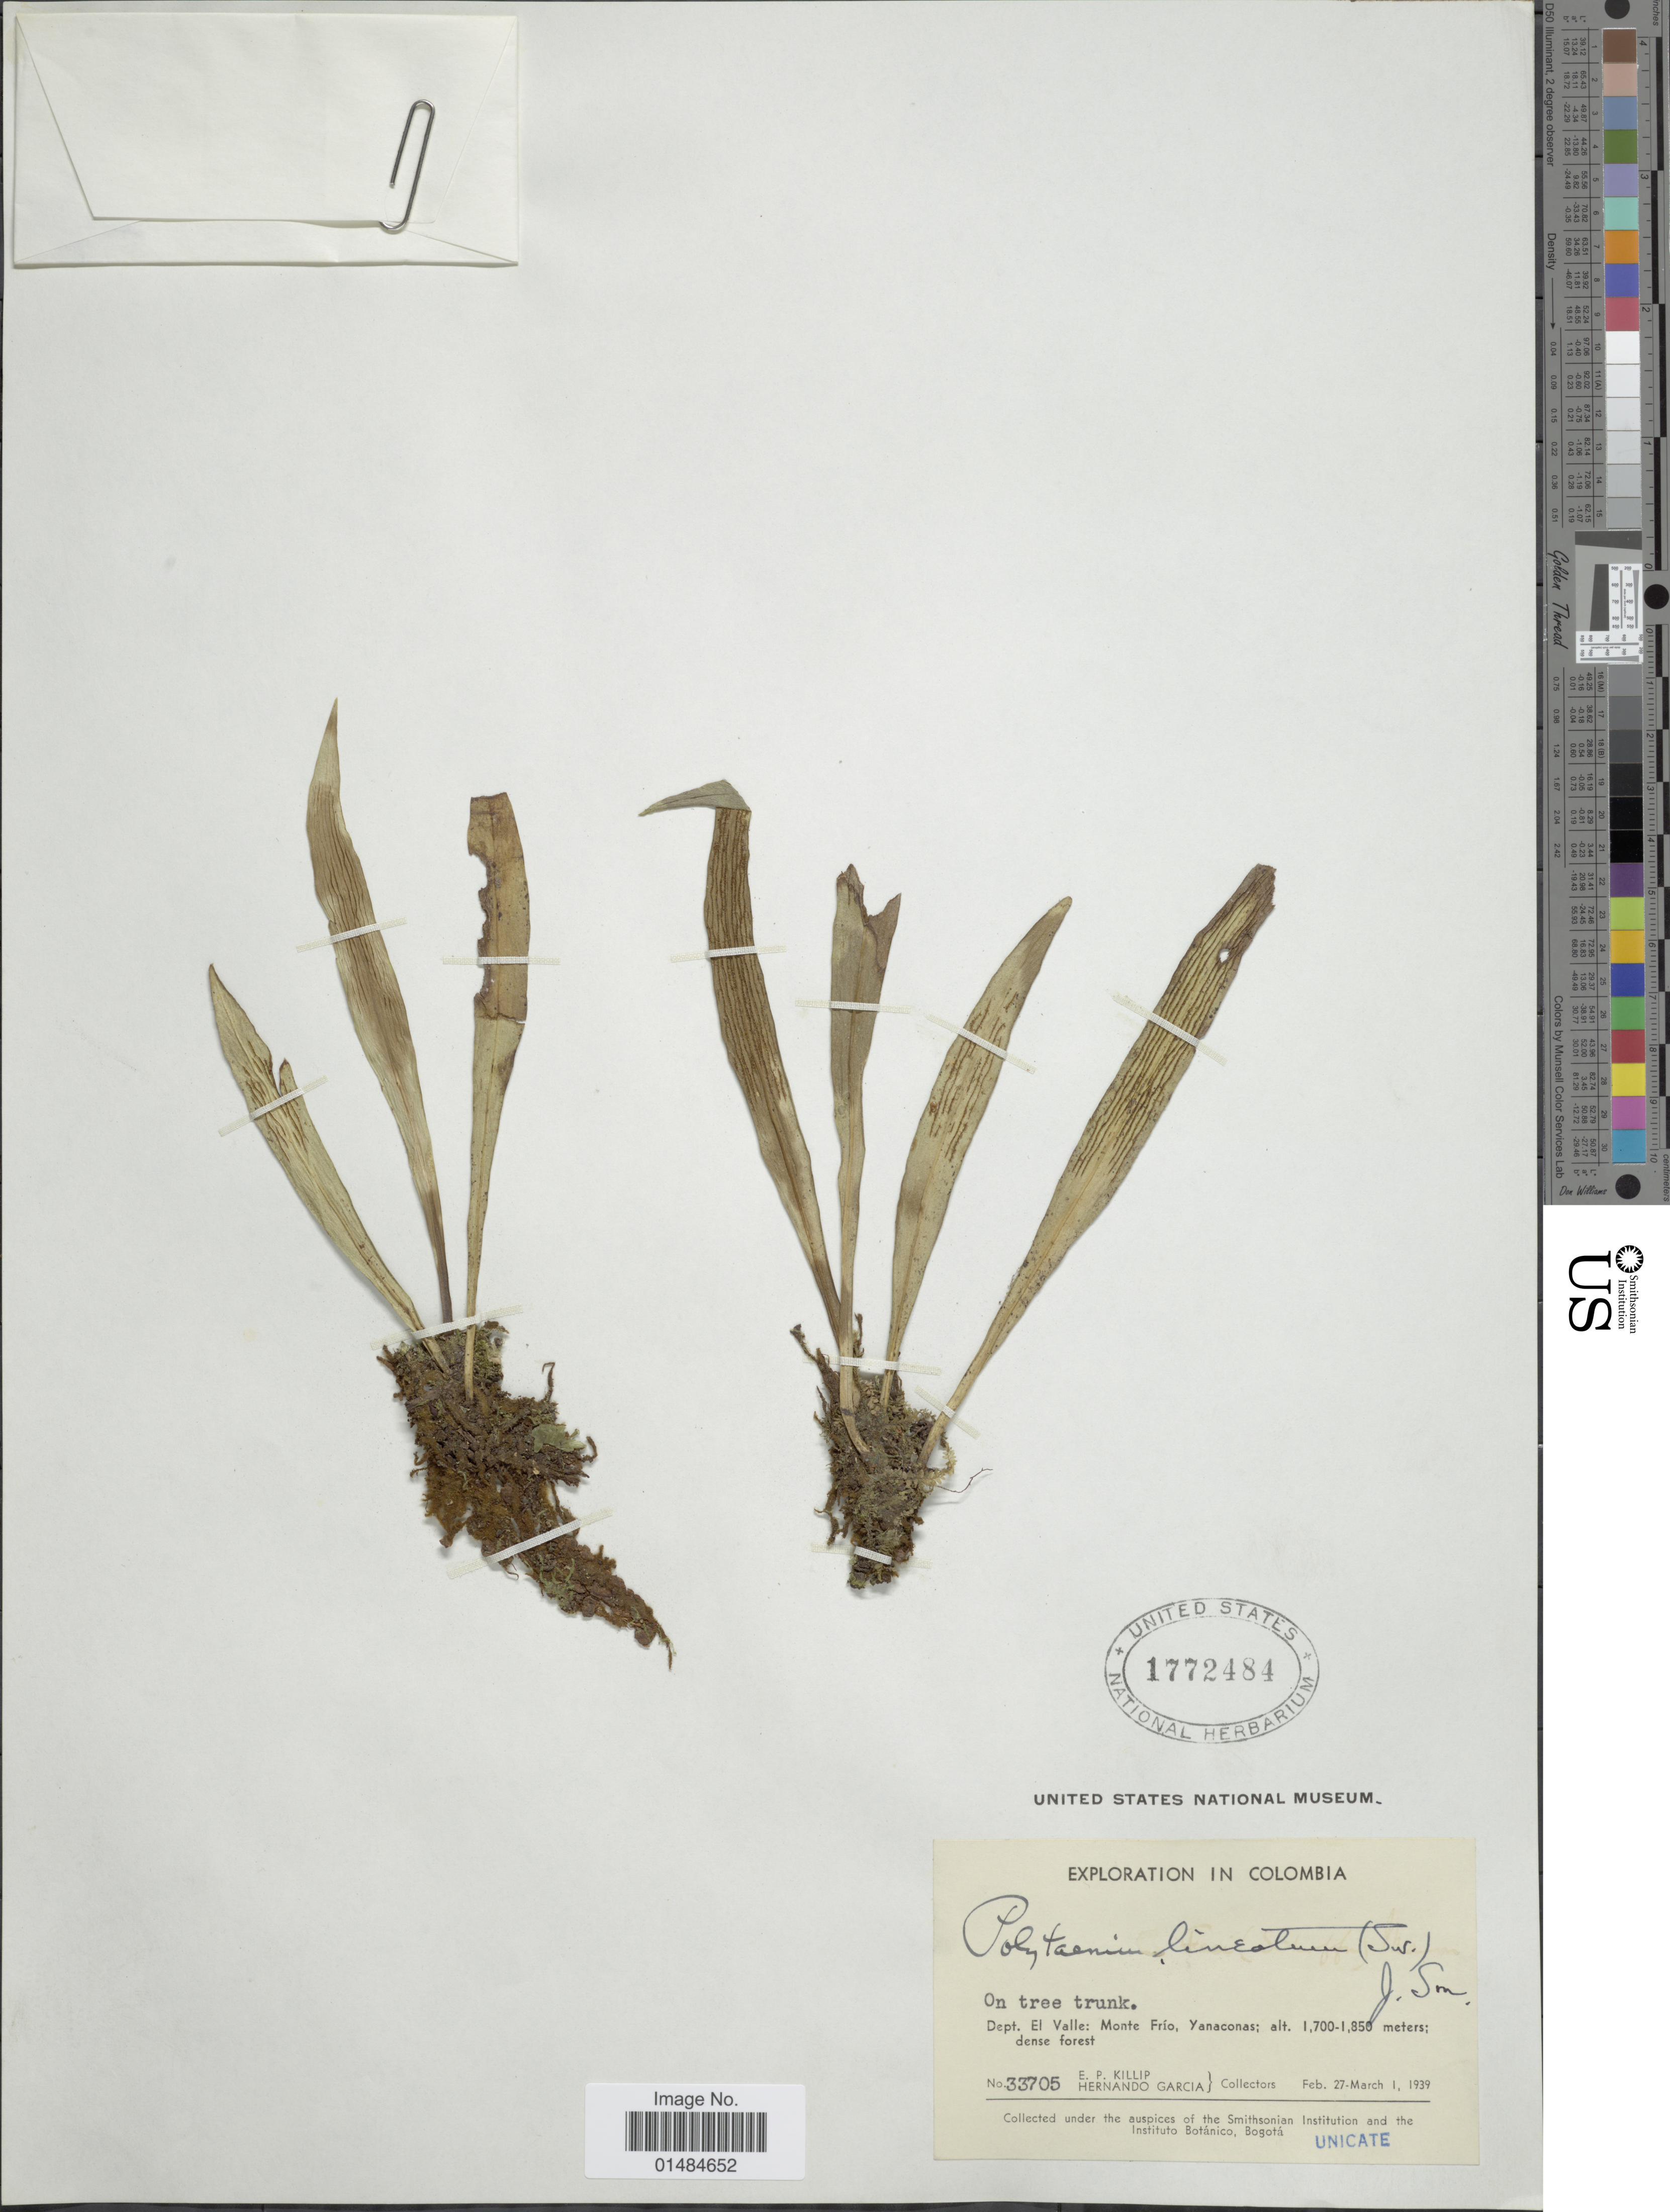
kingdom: Plantae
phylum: Tracheophyta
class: Polypodiopsida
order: Polypodiales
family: Pteridaceae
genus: Polytaenium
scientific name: Polytaenium lineatum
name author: (Sw.) J. Sm.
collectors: E. P. Killip & H. Garcia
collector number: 33705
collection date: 1939-02-27/1939-03-01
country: Colombia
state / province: Valle del Cauca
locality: Dept. El Valle: Monte Frío, Yanaconas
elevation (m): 1700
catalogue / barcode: US 1772484